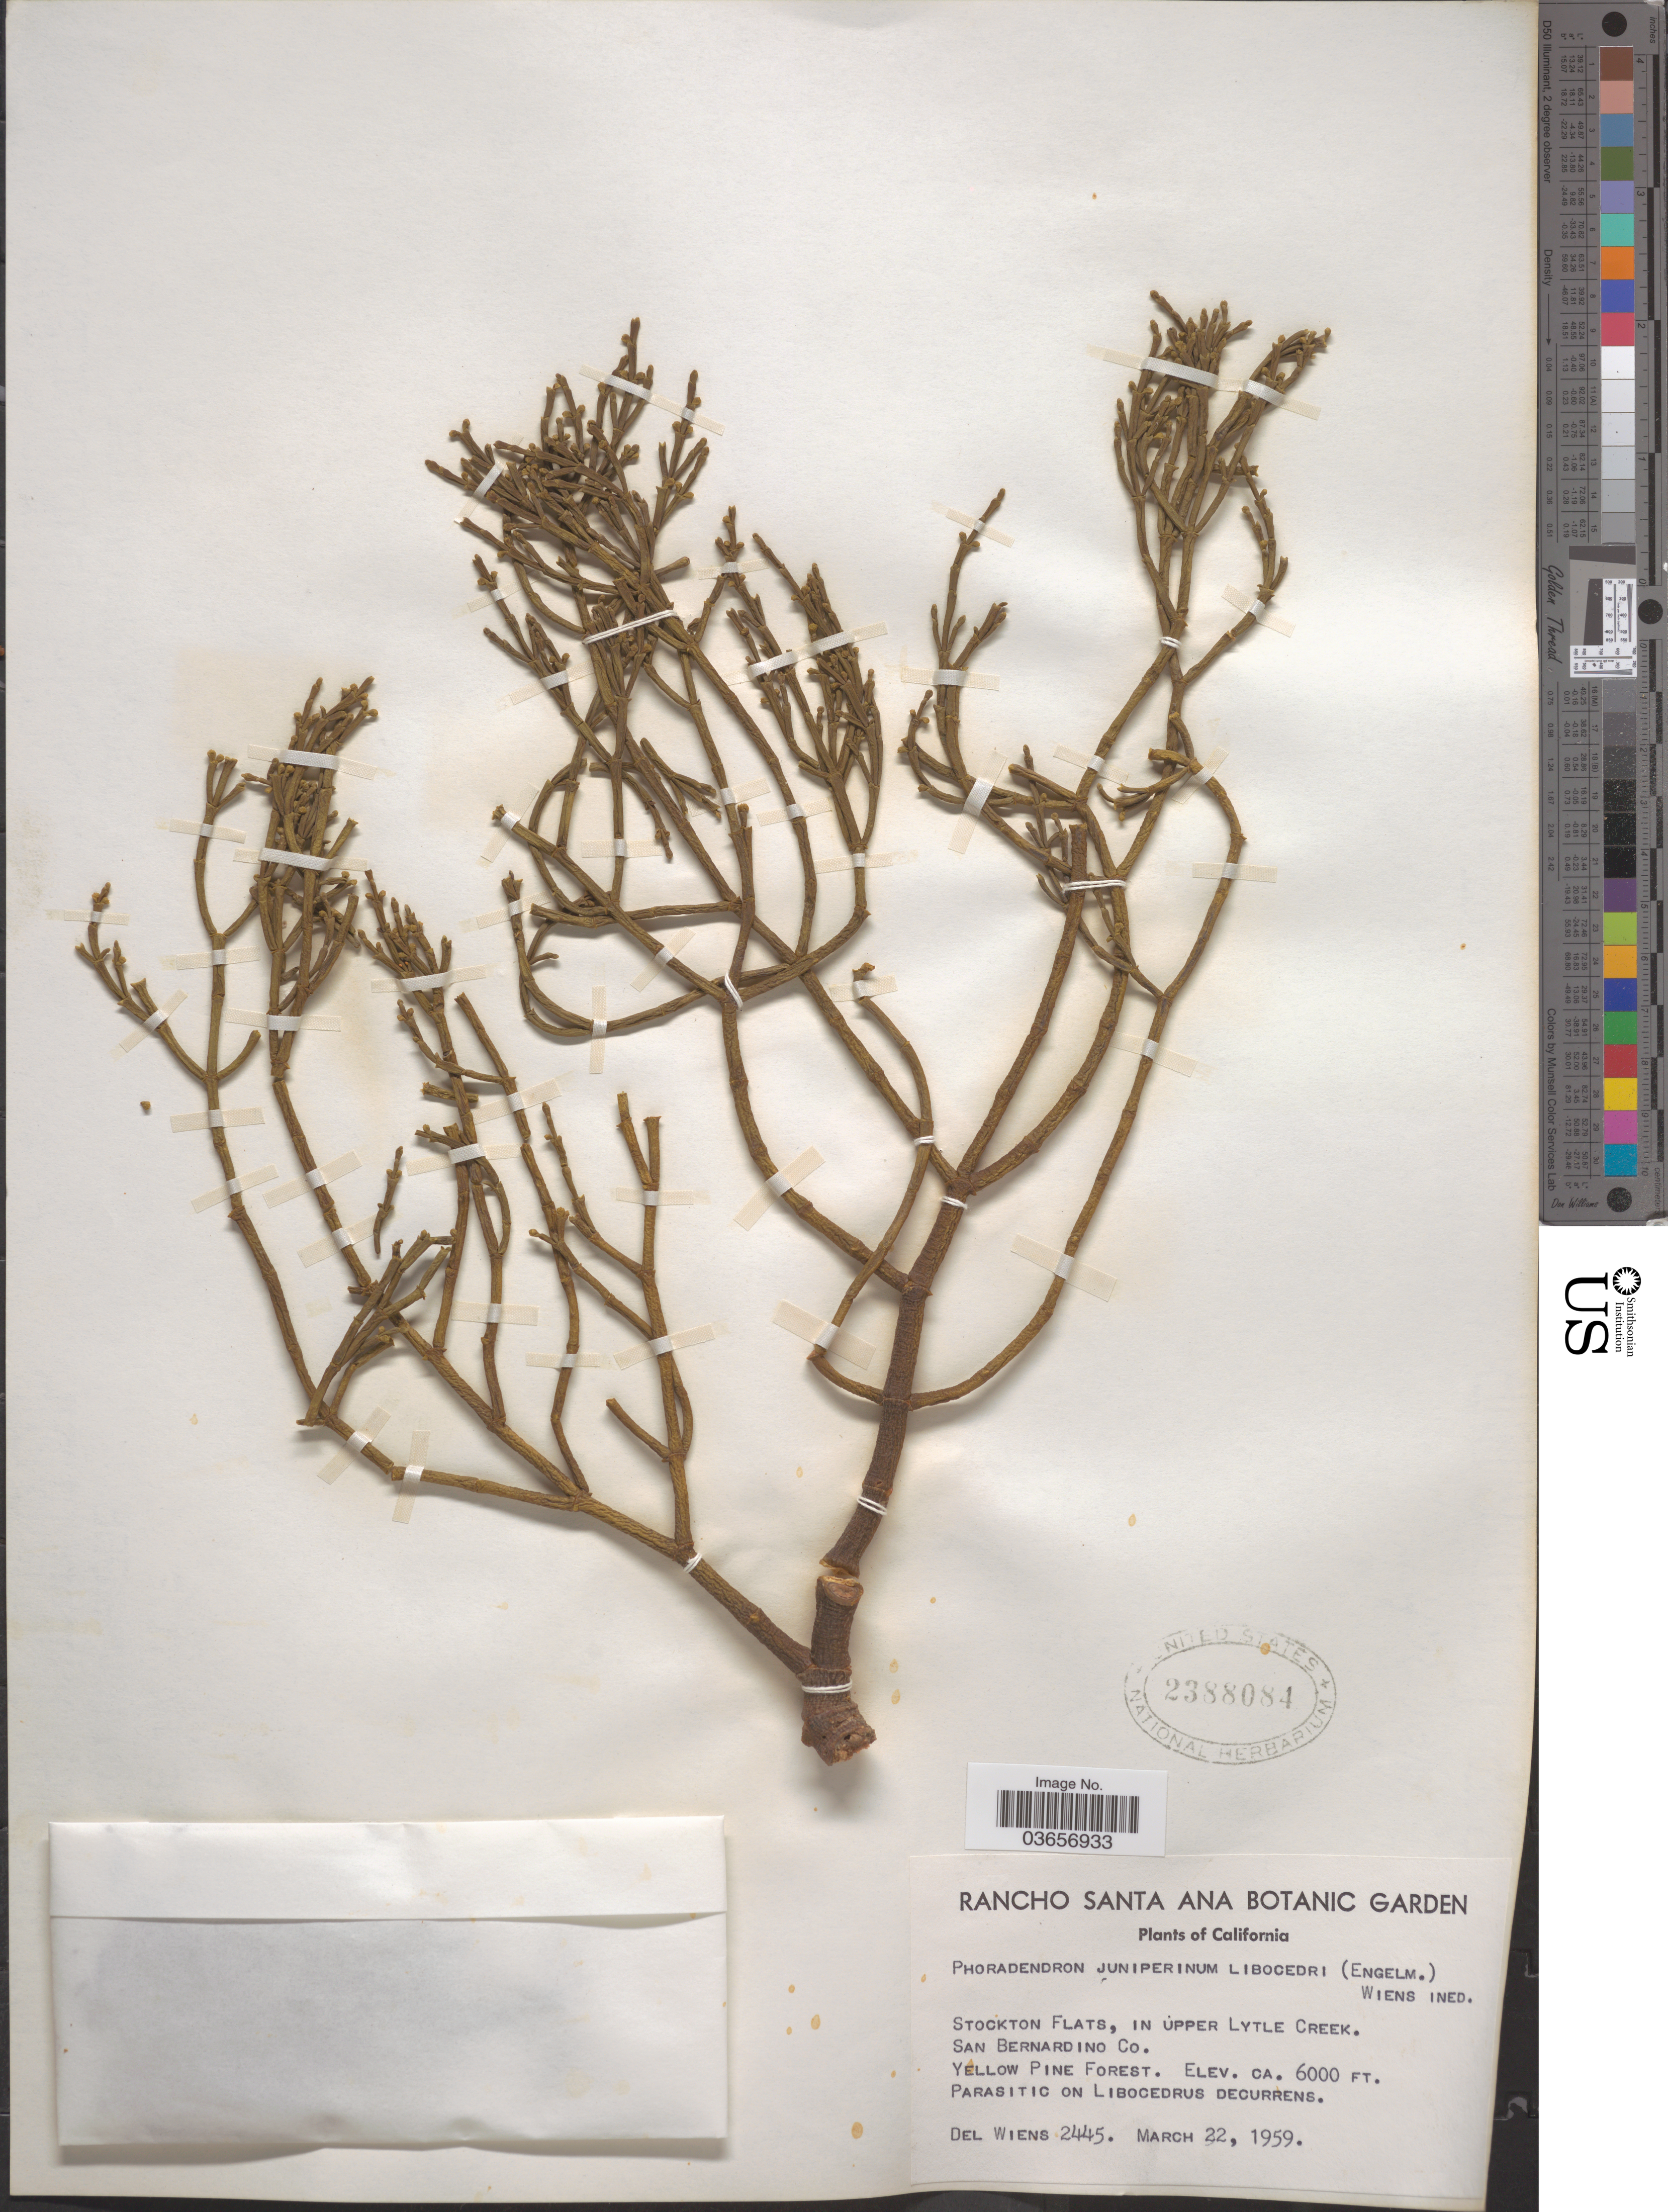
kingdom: Plantae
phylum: Tracheophyta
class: Magnoliopsida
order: Santalales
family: Viscaceae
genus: Phoradendron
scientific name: Phoradendron libocedri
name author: (Engelm.) Howell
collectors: D. Wiens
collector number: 2445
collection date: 1959-03-22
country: United States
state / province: California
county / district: San Bernardino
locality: Stockton Flats, in upper Lytle Creek. San Bernardino Co.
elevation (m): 1829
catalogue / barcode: US 2388084